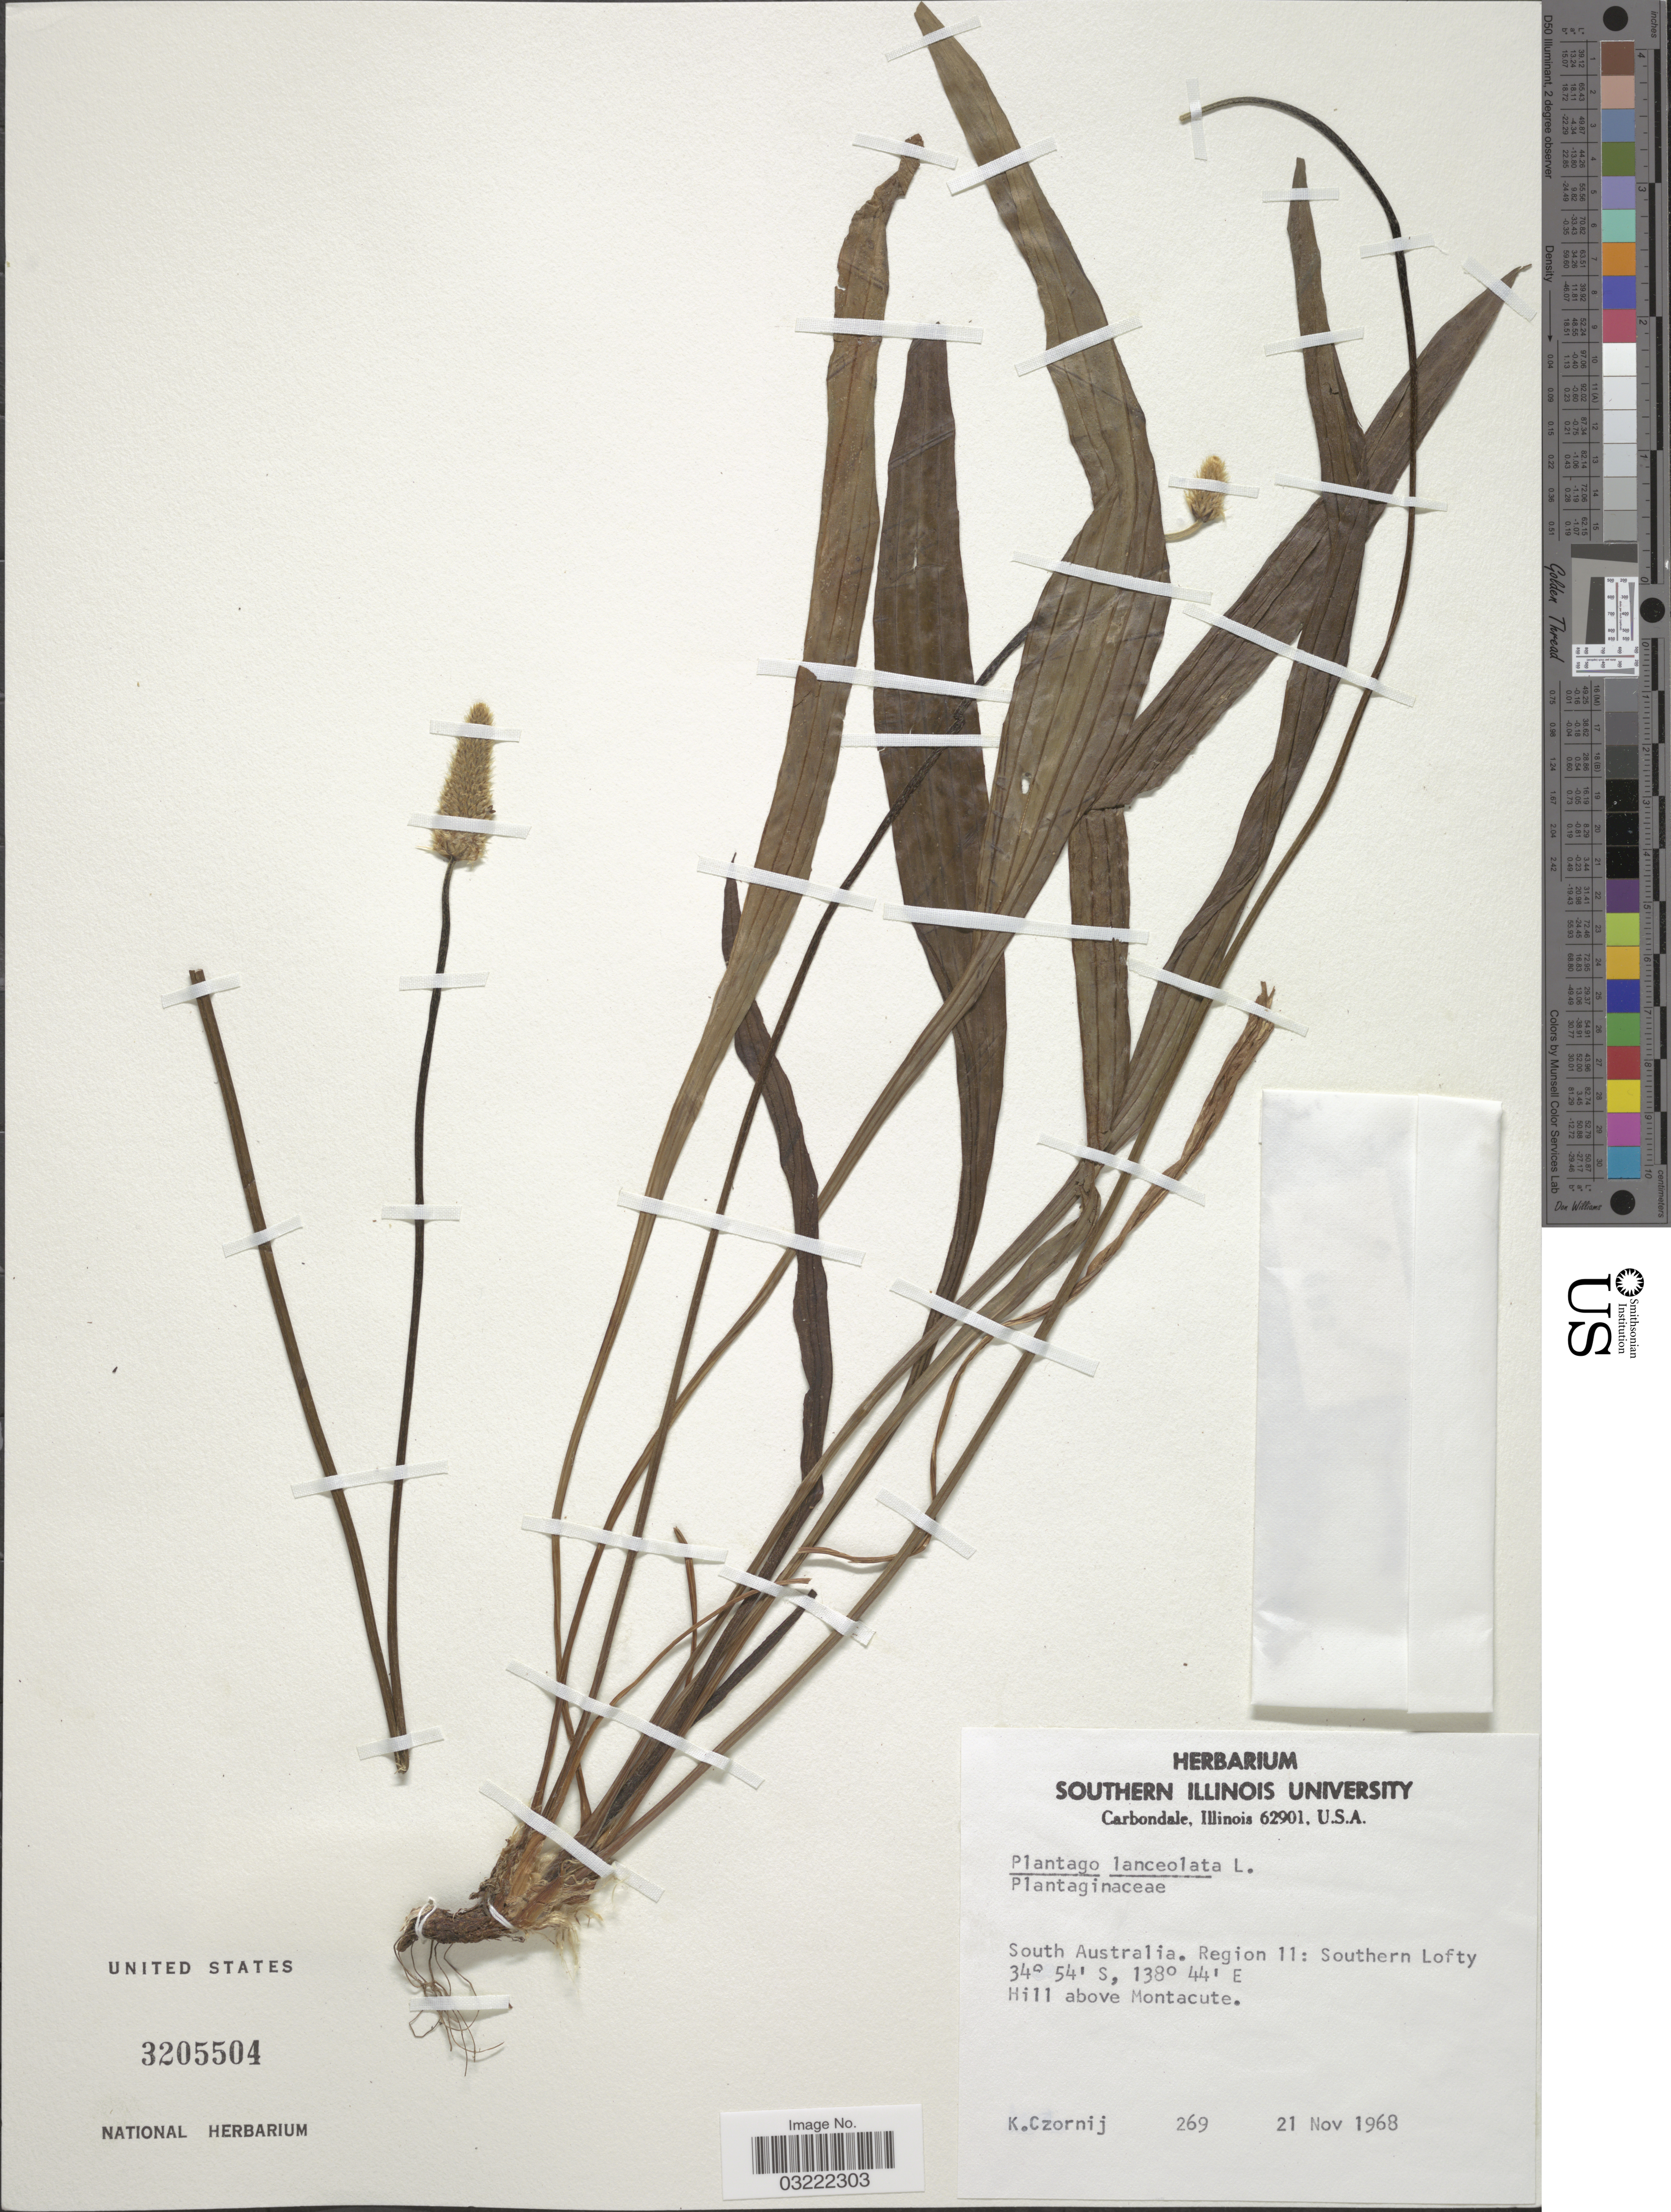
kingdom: Plantae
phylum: Tracheophyta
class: Magnoliopsida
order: Lamiales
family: Plantaginaceae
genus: Plantago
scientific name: Plantago lanceolata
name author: L.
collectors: K. Czornij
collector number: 269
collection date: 1968-11-21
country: Australia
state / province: South Australia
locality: Region 11: Southern Lofty, Hill above Montacute.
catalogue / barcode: US 3205504